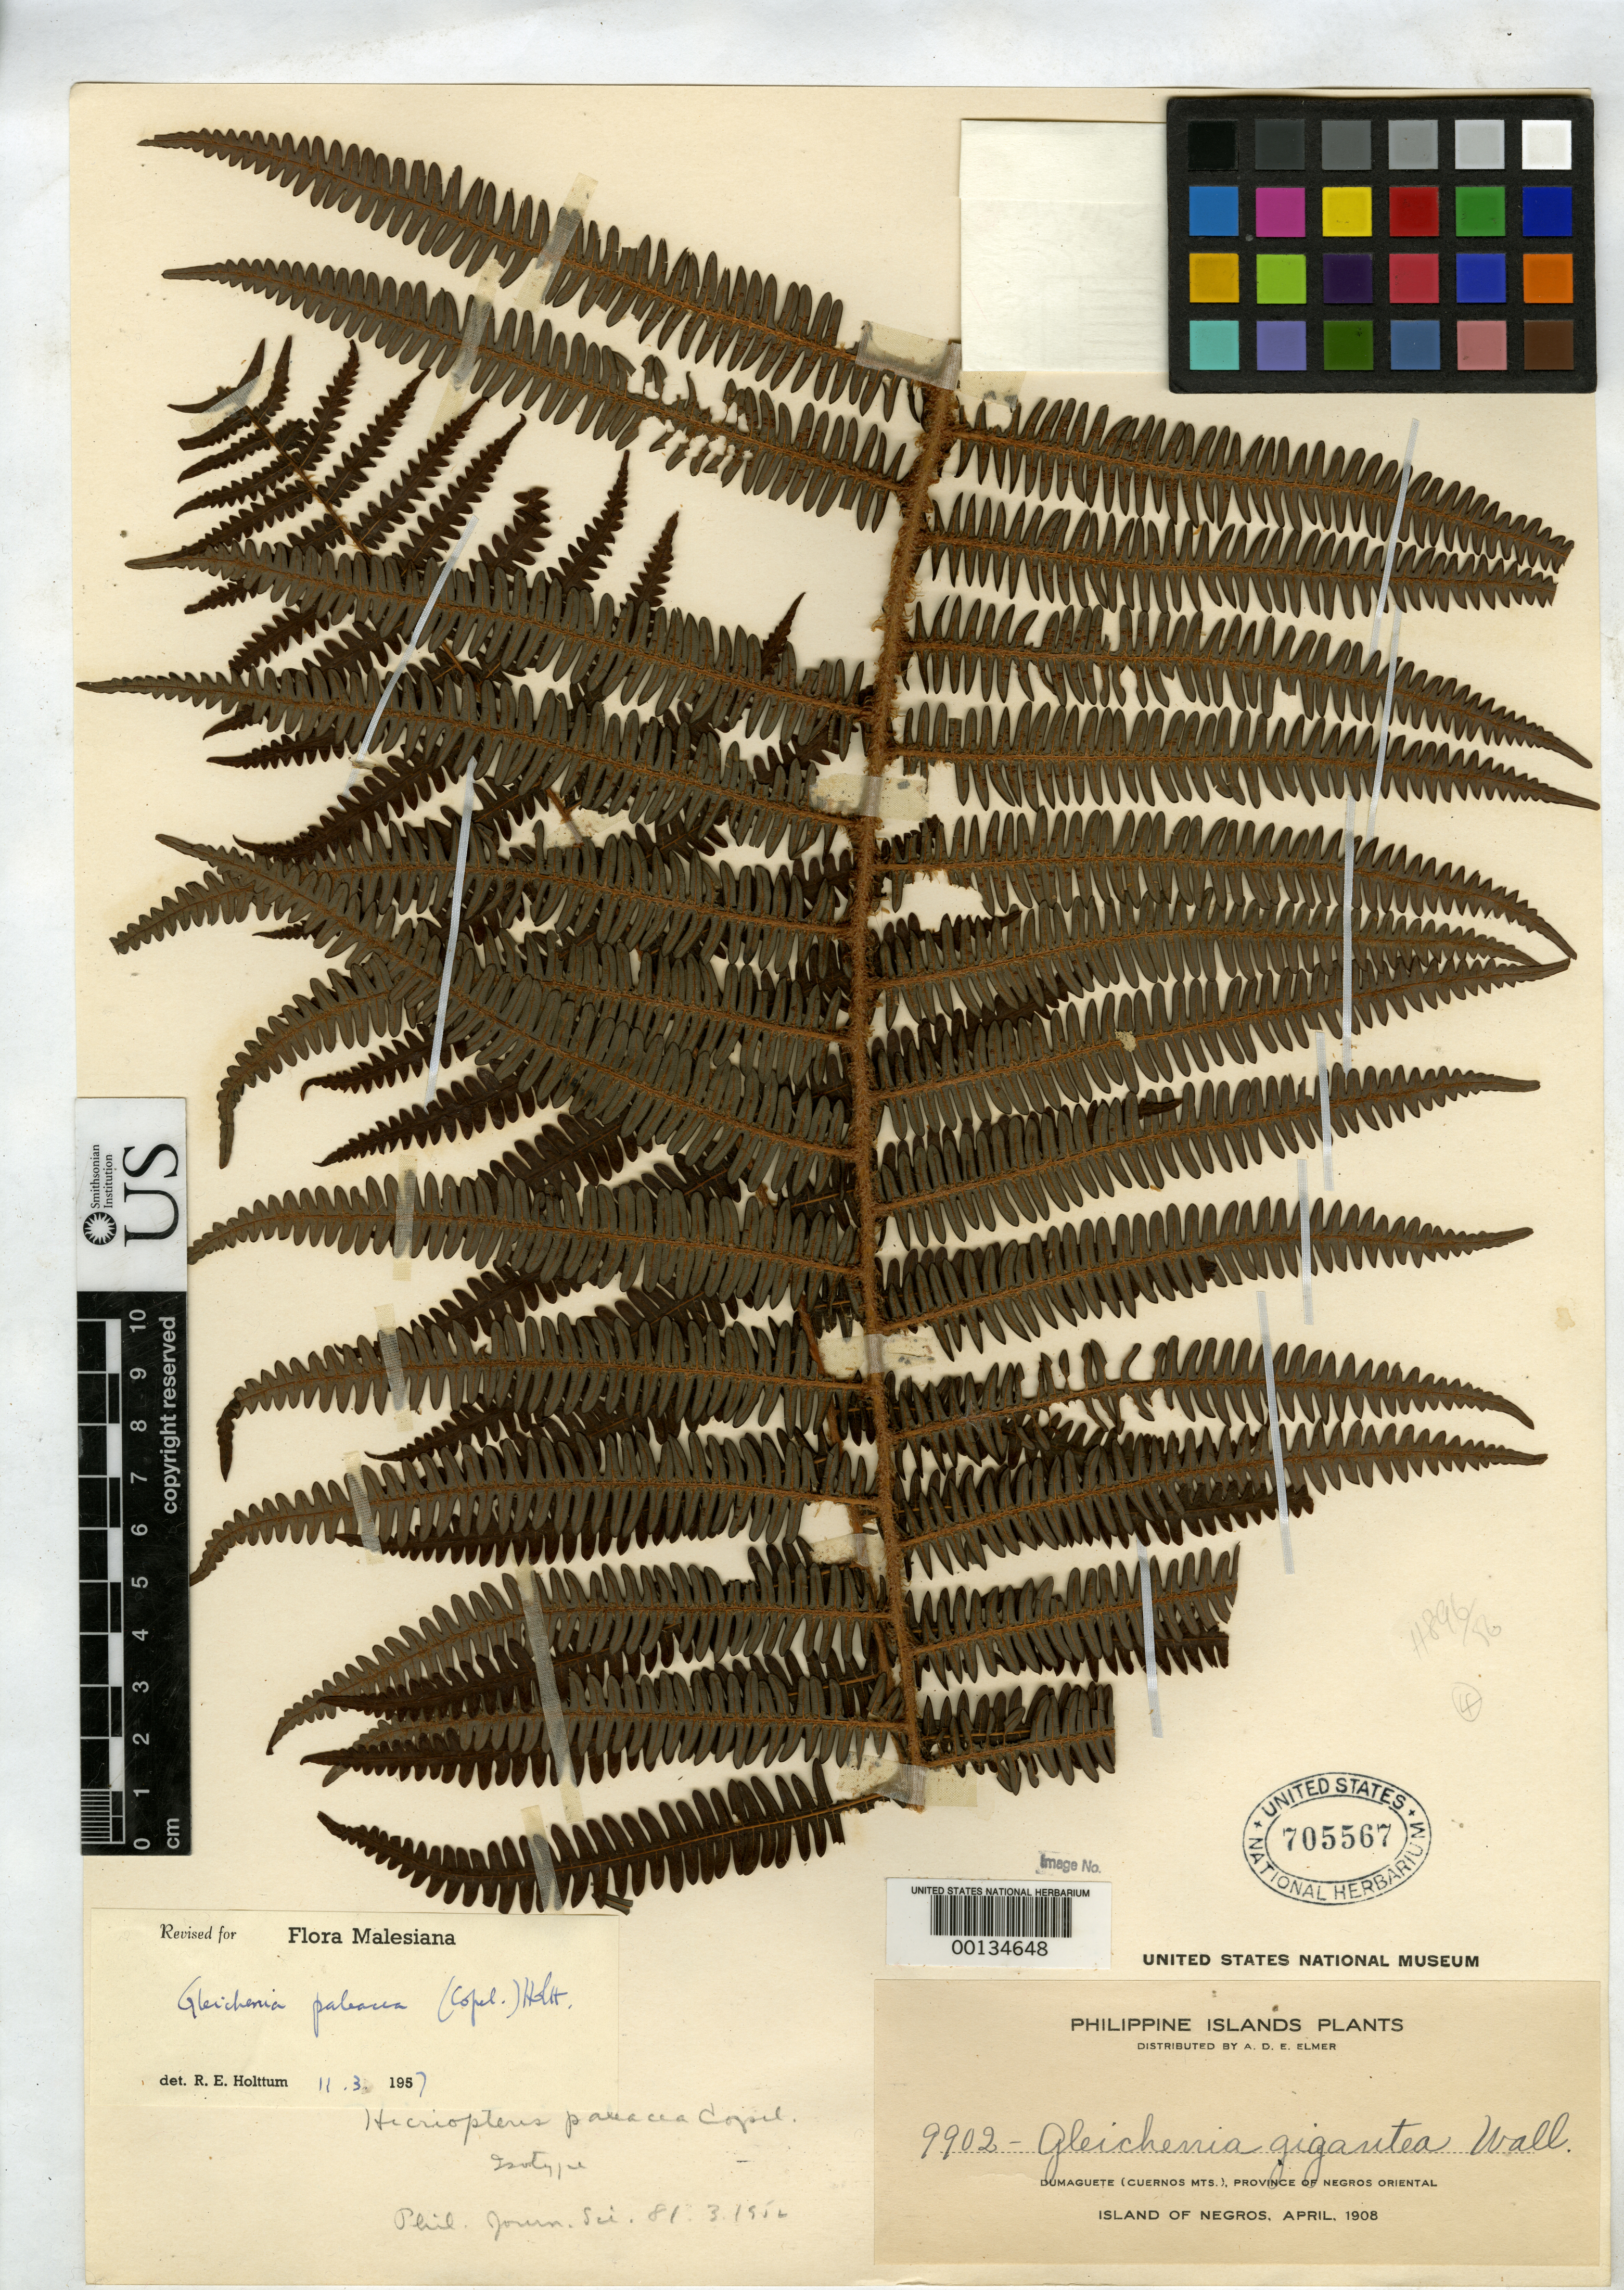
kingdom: Plantae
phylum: Tracheophyta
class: Polypodiopsida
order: Gleicheniales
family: Gleicheniaceae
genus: Hicriopteris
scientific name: Hicriopteris paleacea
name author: Copel.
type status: Isotype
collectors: A. D. E. Elmer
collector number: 9902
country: Philippines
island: Negros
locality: Cuernos of Negros.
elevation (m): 1600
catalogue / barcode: US 705567